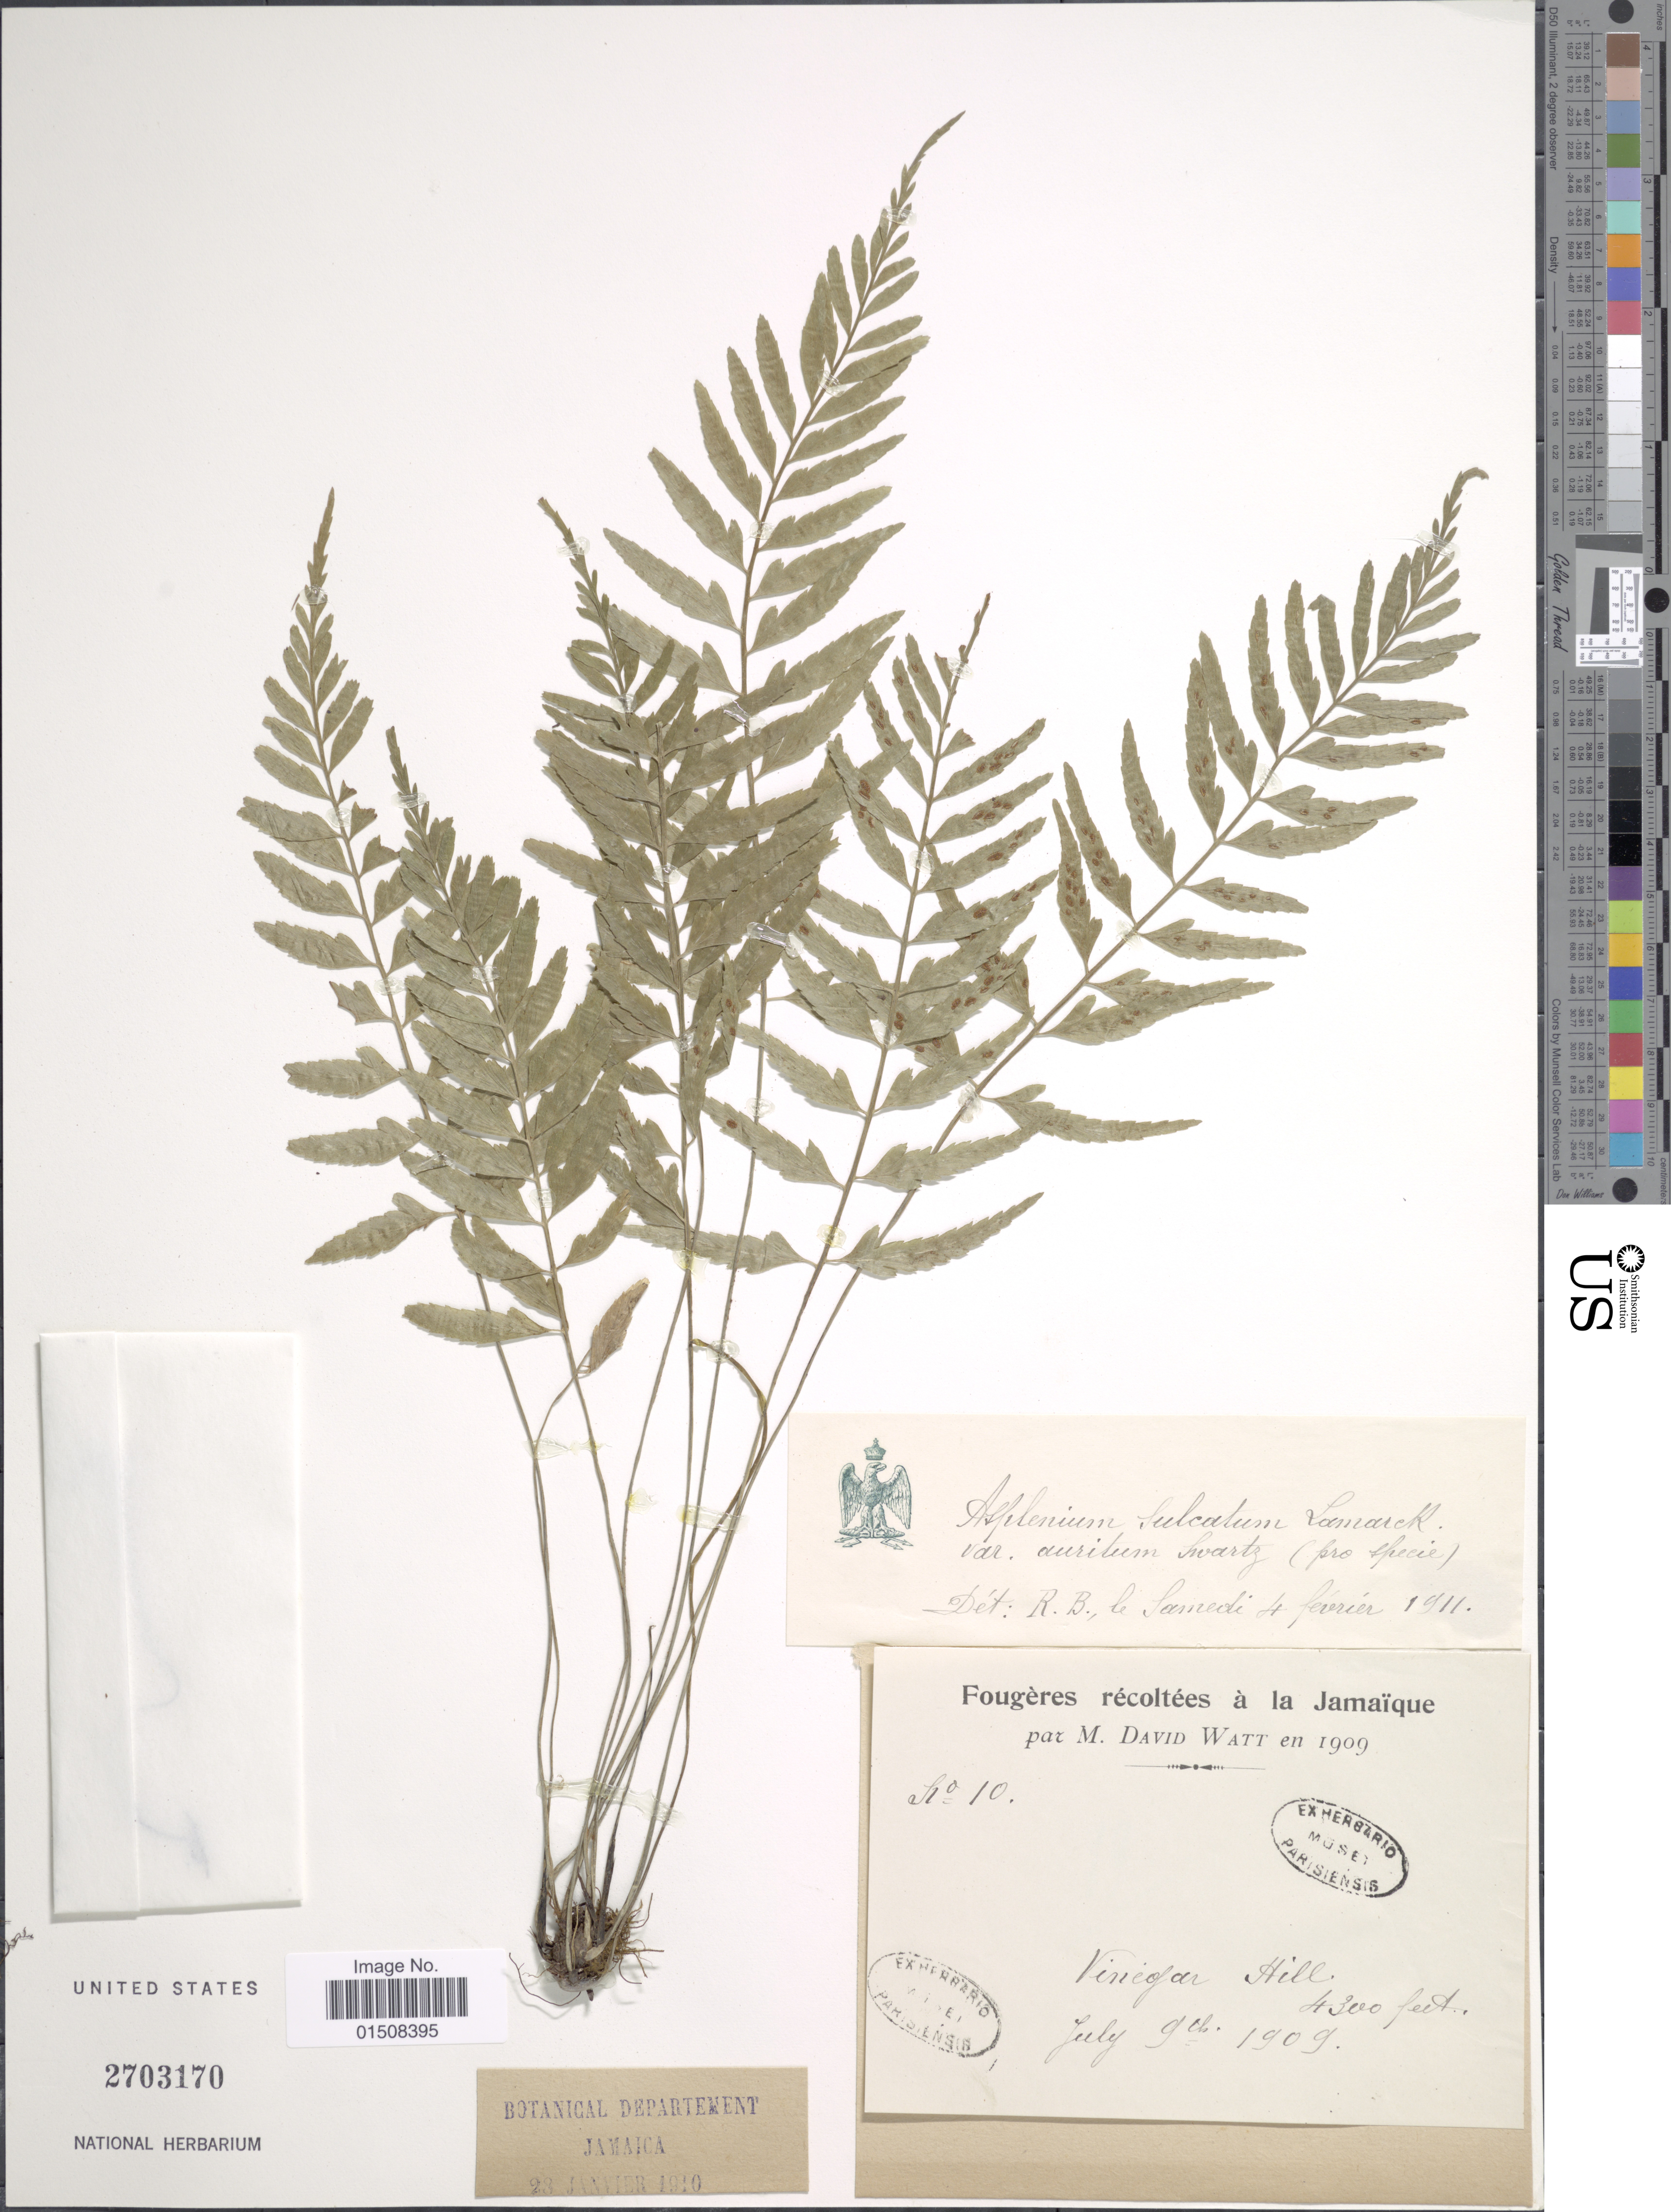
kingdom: Plantae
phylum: Tracheophyta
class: Polypodiopsida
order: Polypodiales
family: Aspleniaceae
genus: Asplenium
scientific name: Asplenium auritum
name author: Sw.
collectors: M. Watt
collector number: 10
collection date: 1909-07-09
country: Jamaica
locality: Vinegar Hill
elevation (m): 1311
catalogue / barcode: US 2703170